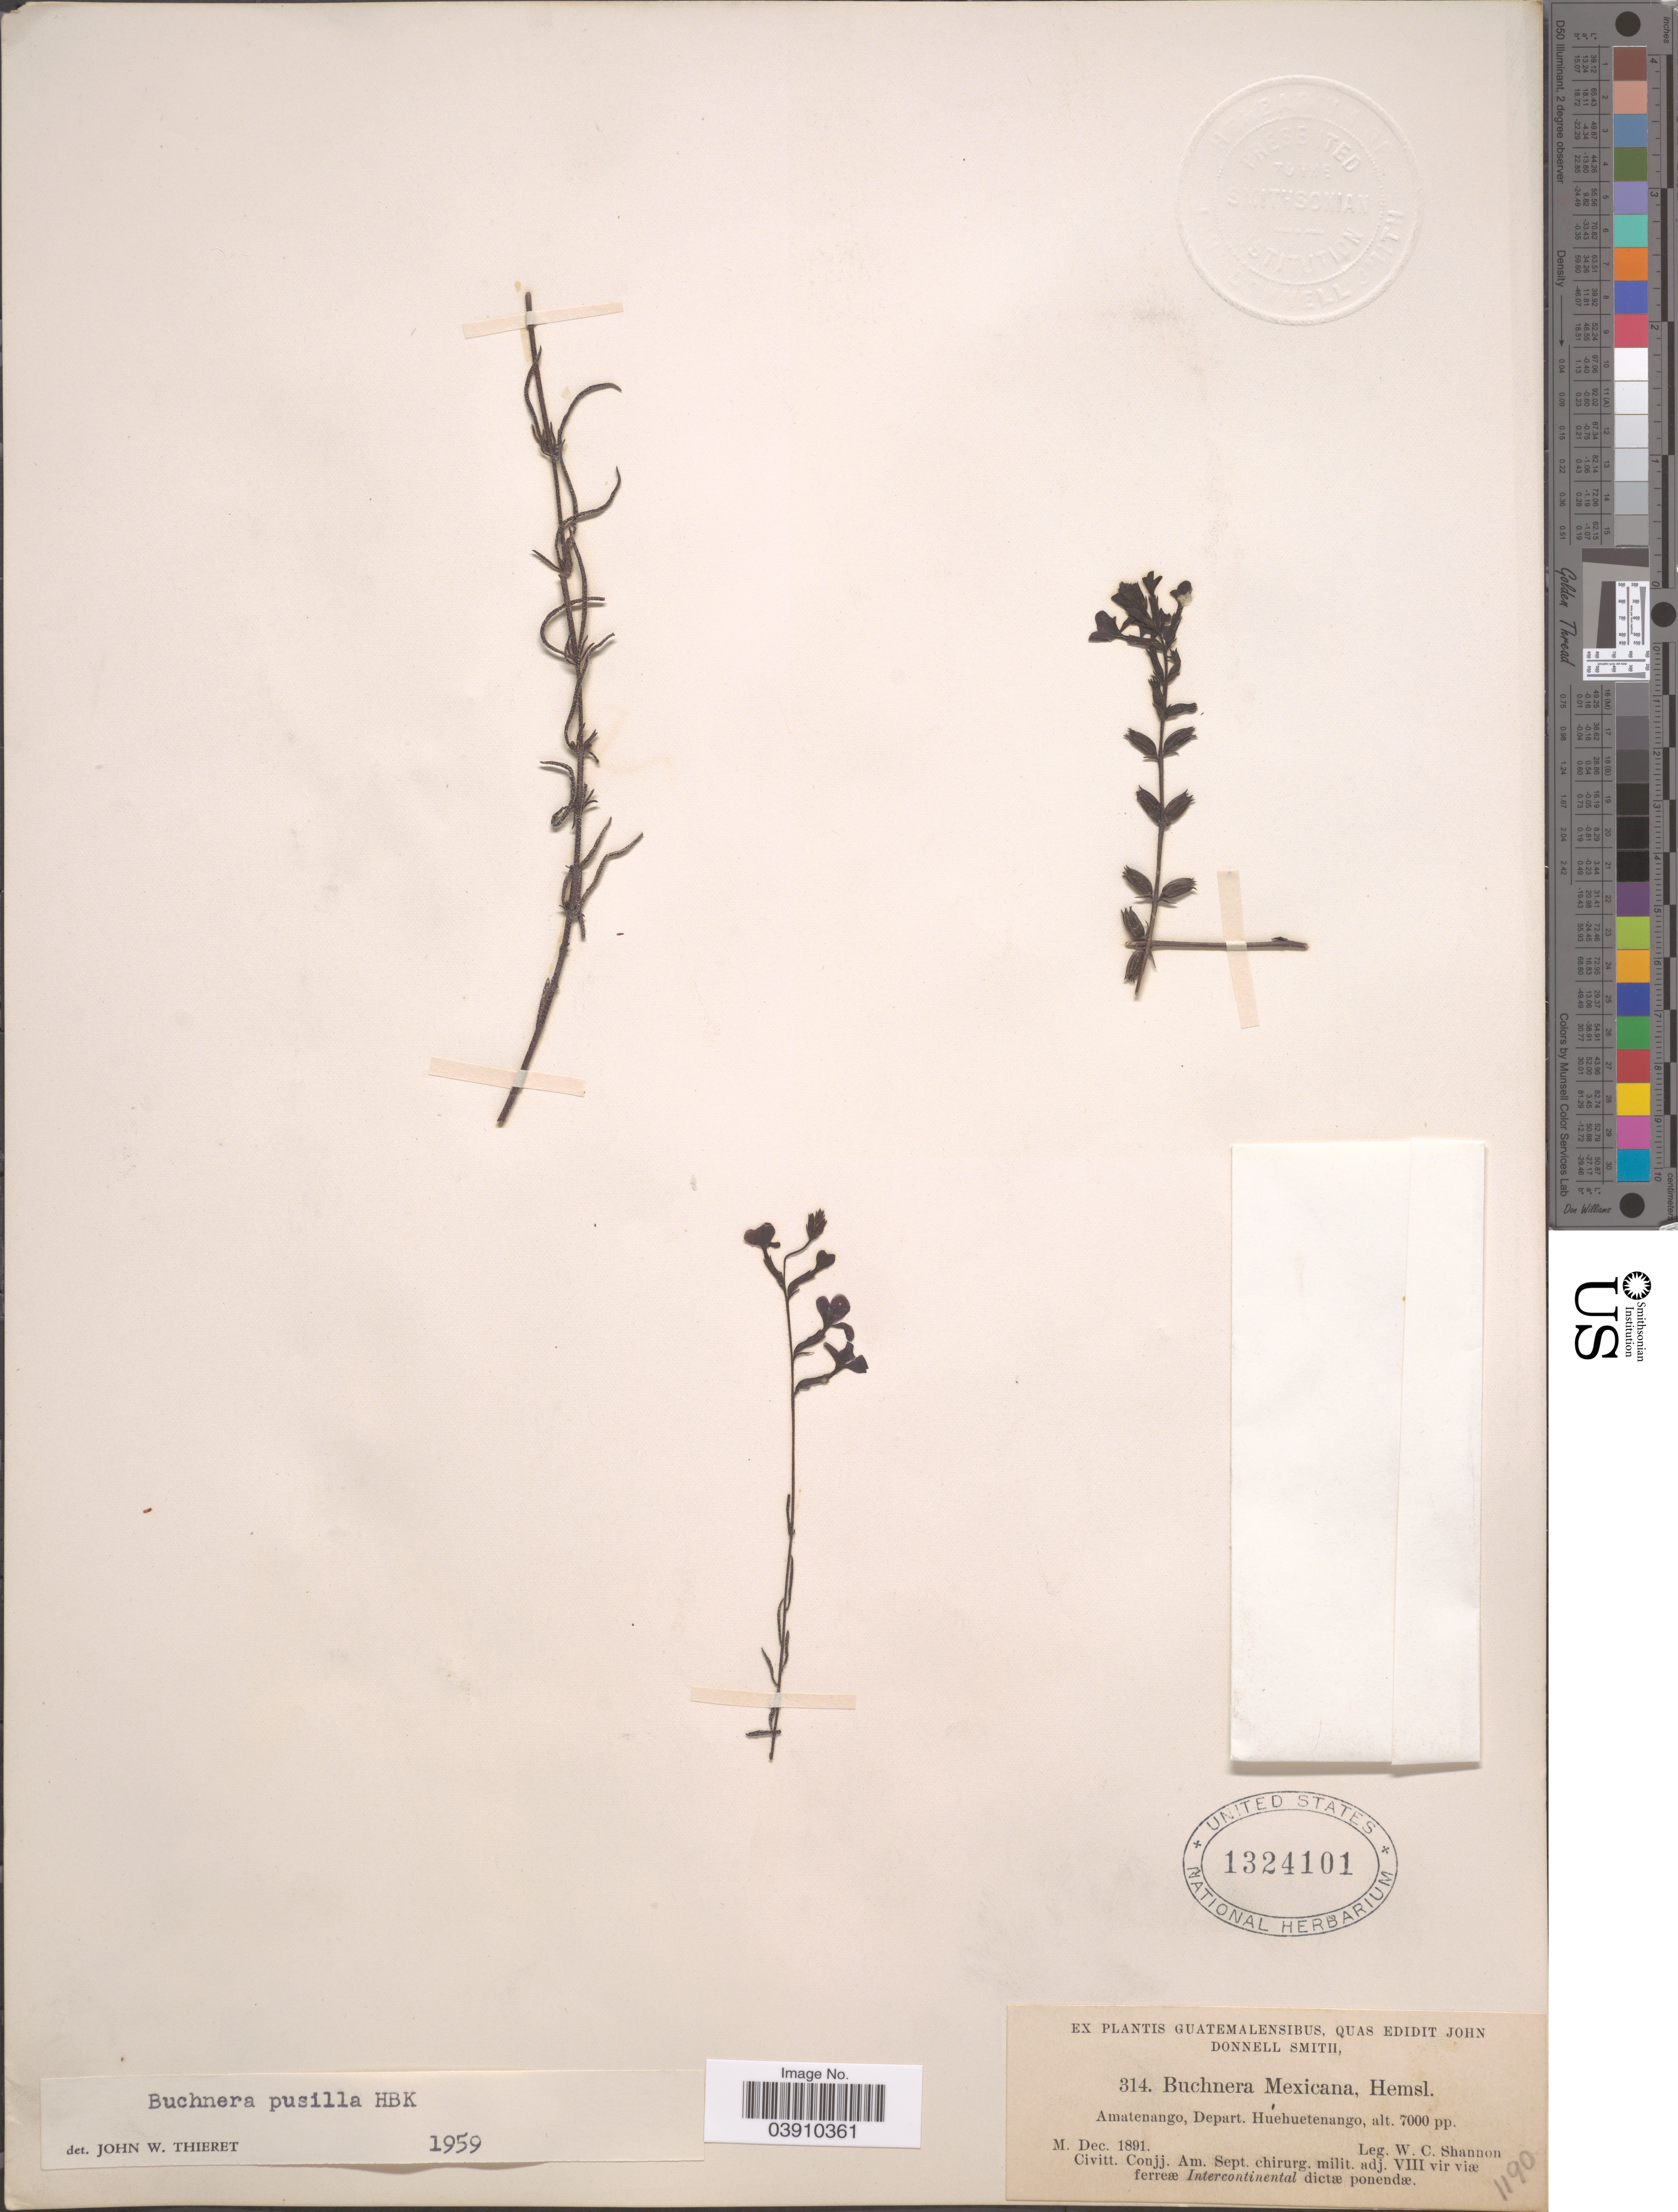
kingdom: Plantae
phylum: Tracheophyta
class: Magnoliopsida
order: Lamiales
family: Orobanchaceae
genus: Buchnera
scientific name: Buchnera pusilla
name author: Kunth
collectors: W. C. Shannon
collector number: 314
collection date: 1891-12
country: Guatemala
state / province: Huehuetenango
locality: Amatenango, Depart. Huehuetenango.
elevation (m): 2134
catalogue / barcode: US 1324101